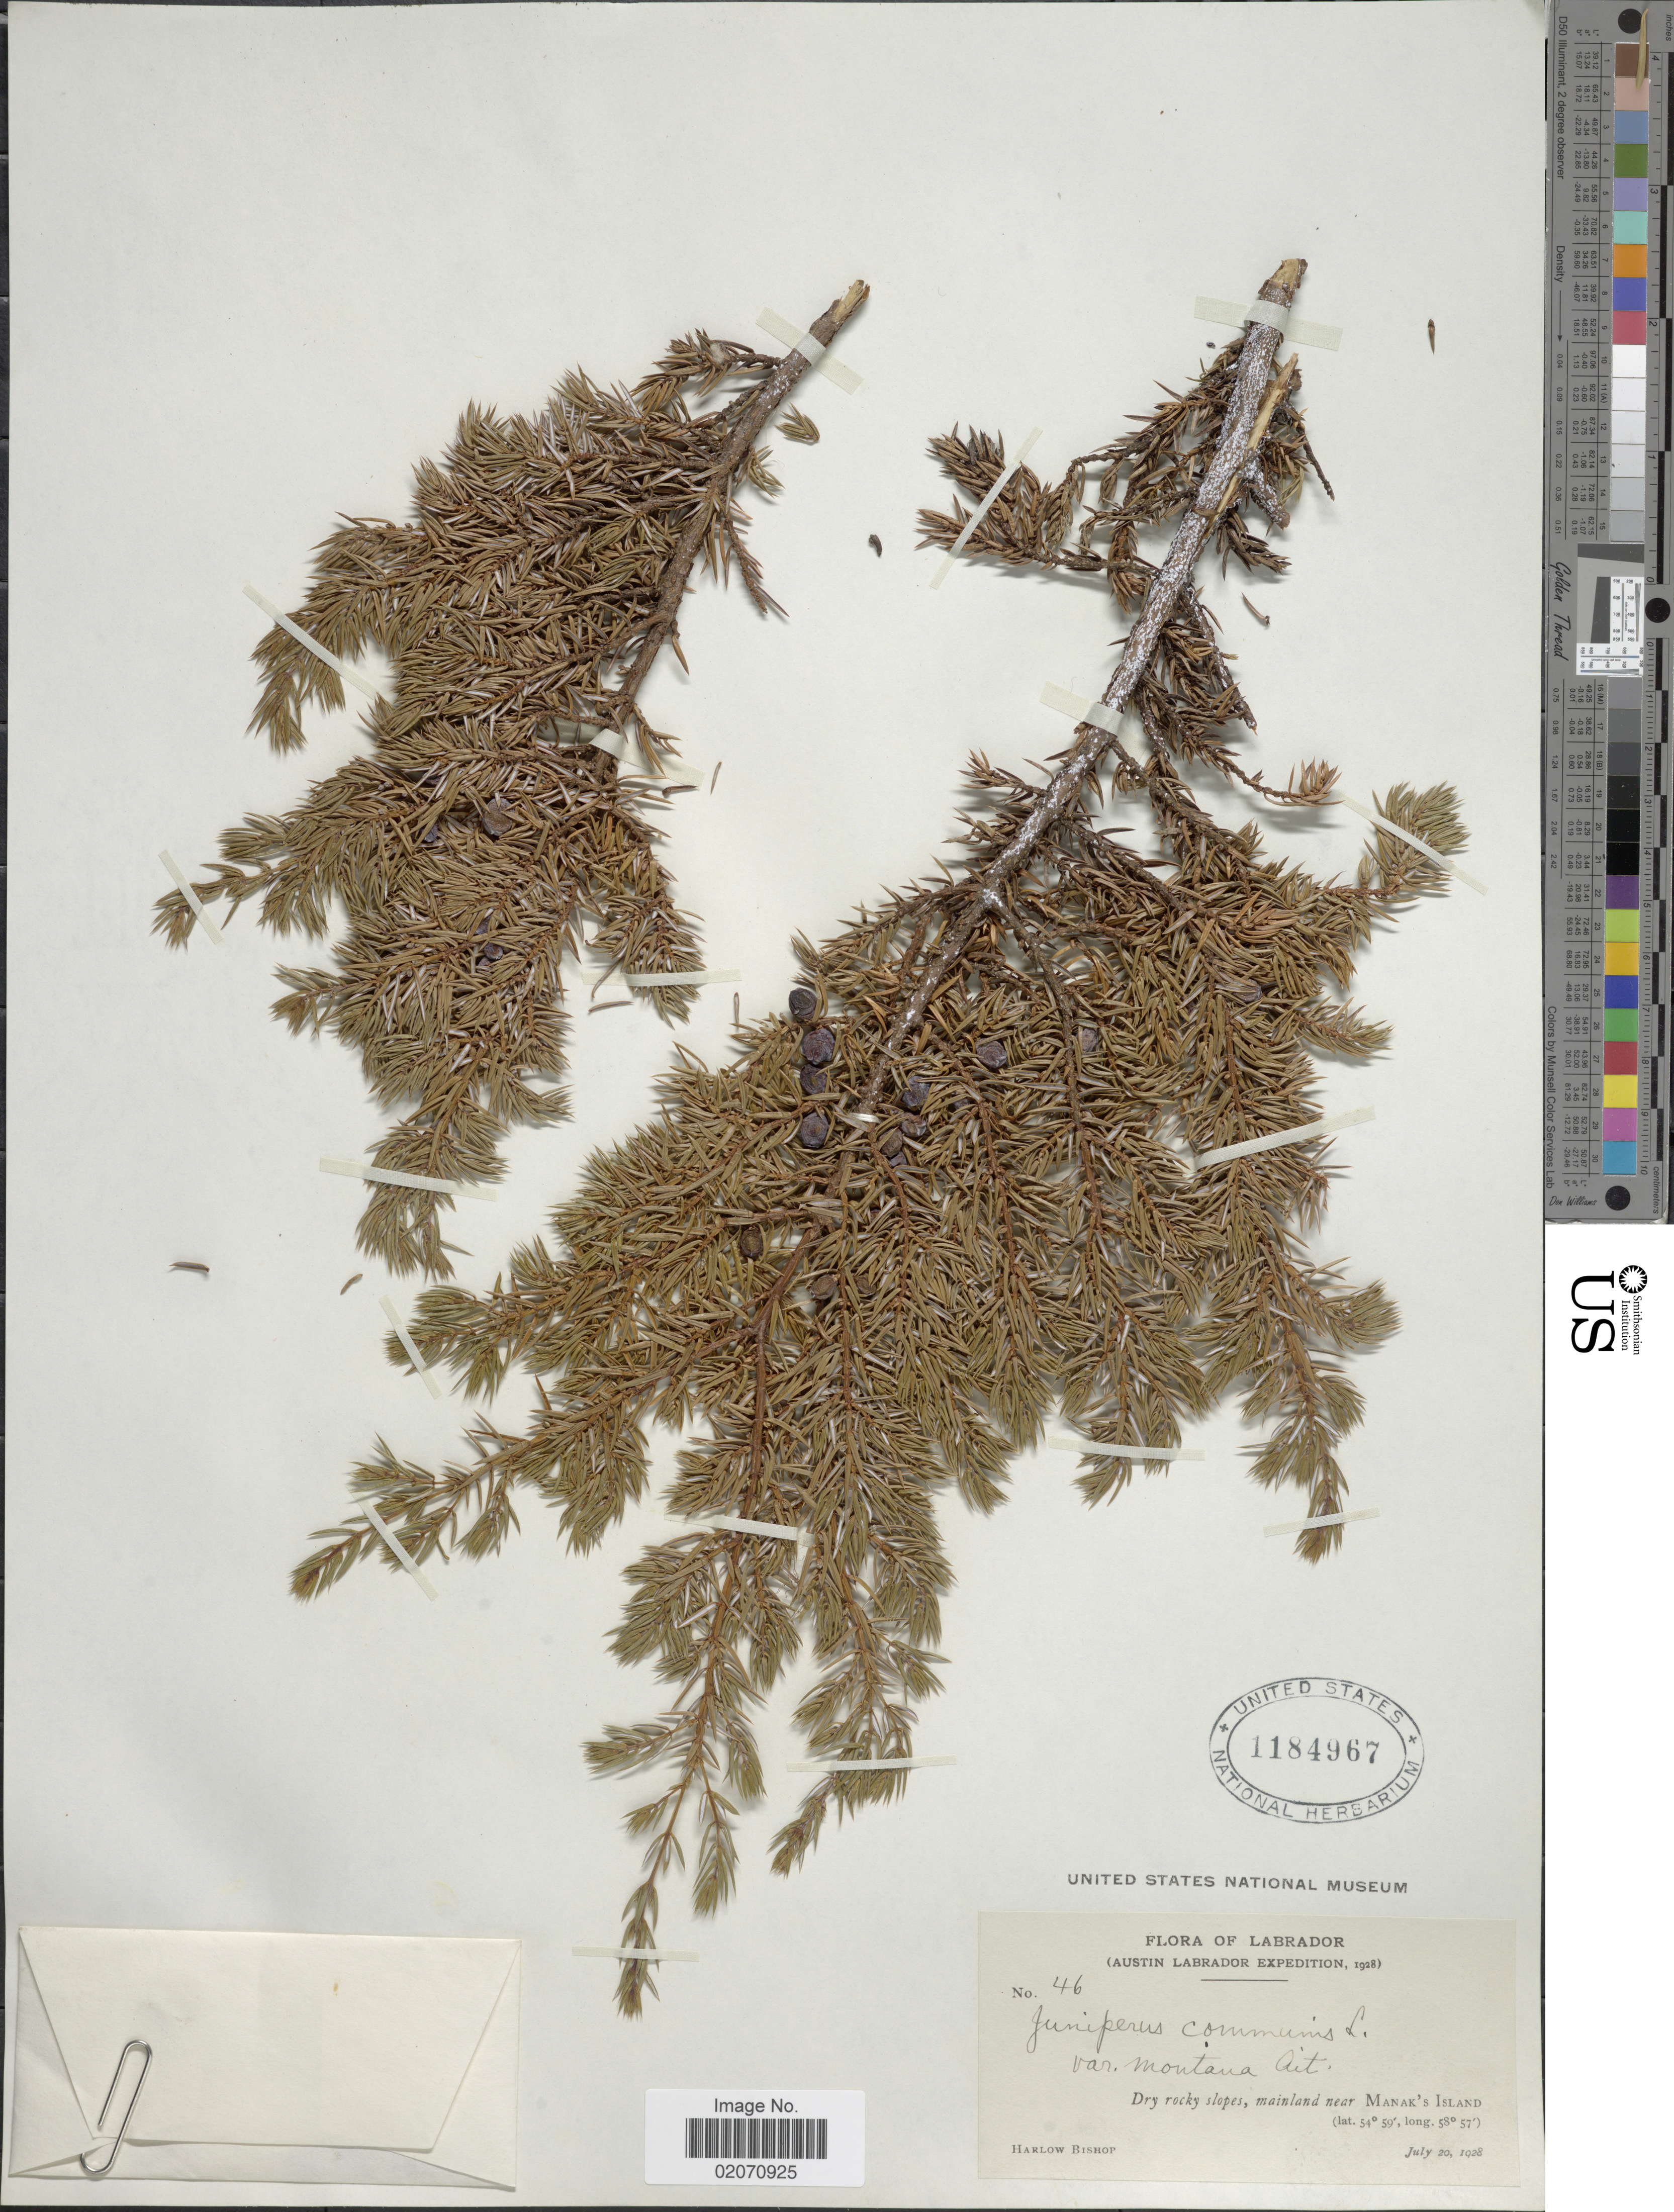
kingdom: Plantae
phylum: Tracheophyta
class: Pinopsida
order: Pinales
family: Cupressaceae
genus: Juniperus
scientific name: Juniperus communis subsp. nana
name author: (Willd.) Syme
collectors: H. Bishop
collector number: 46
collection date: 1928-07-20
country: Canada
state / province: Newfoundland and Labrador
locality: Labrador, mainland near Manak's Island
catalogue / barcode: US 1184967